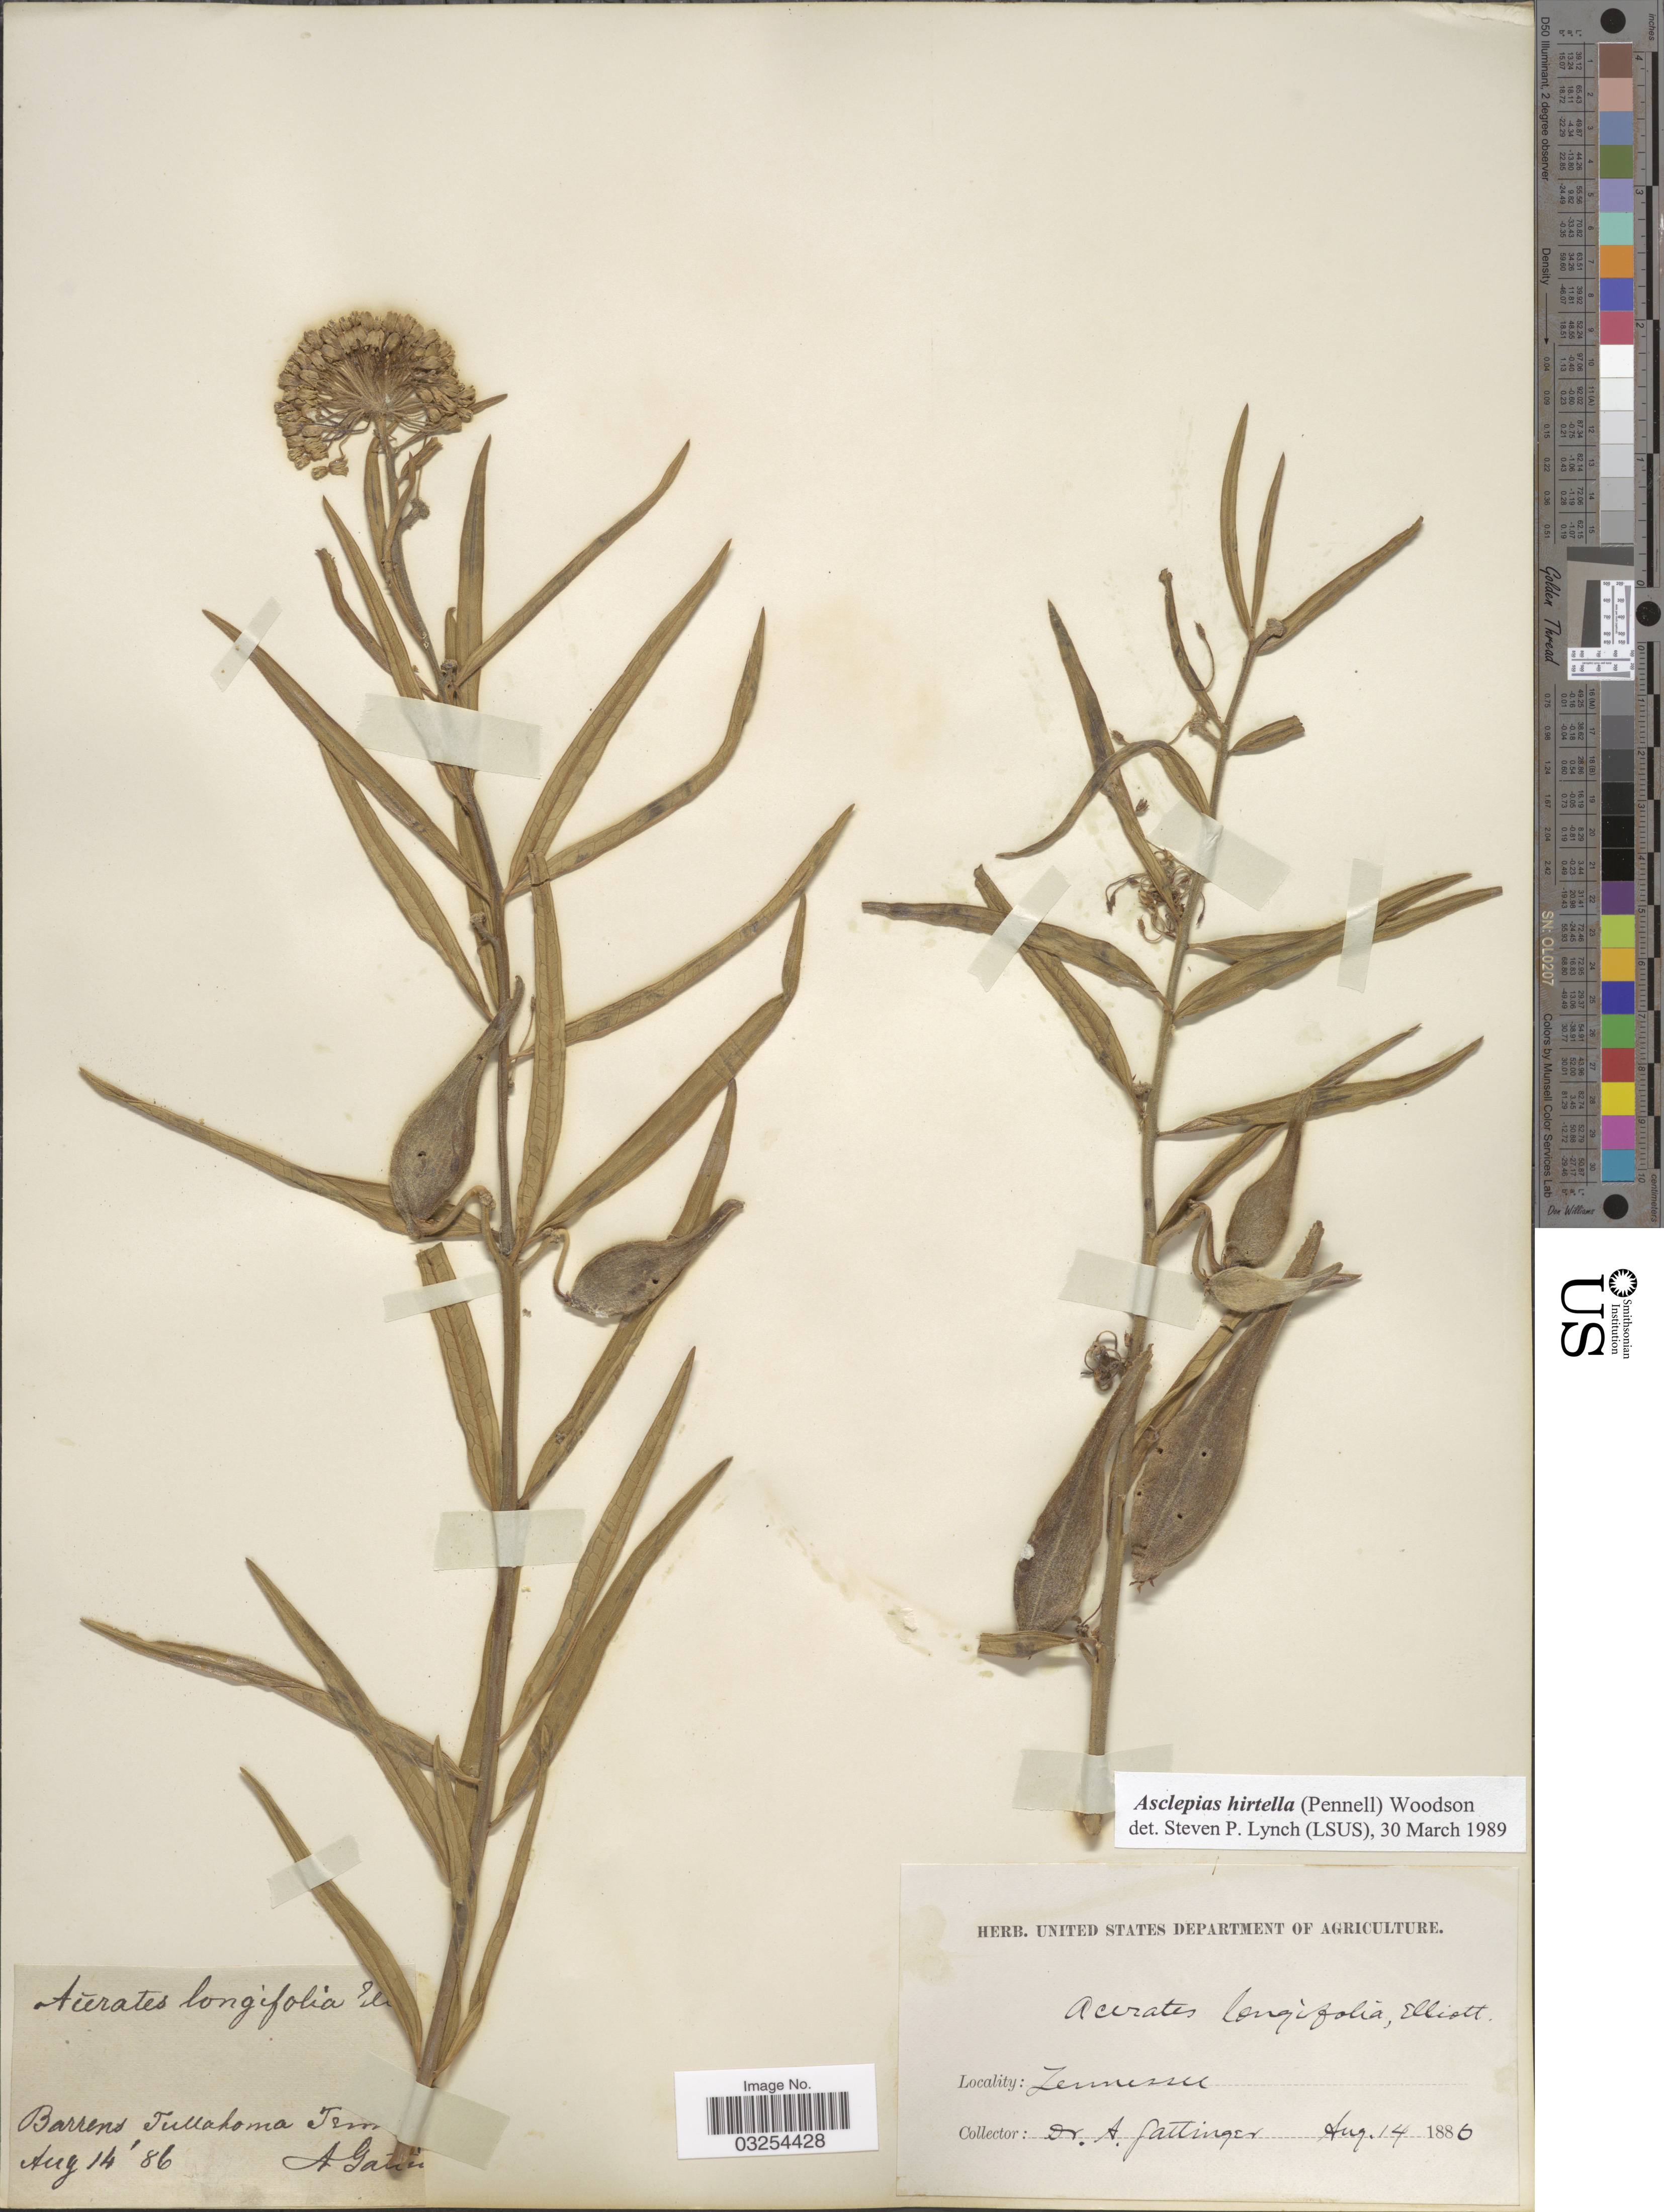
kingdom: Plantae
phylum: Tracheophyta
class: Magnoliopsida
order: Gentianales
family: Apocynaceae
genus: Asclepias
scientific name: Asclepias hirtella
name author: (Pennell) Woodson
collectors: A. Gattinger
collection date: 1886-08-14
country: United States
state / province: Tennessee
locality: Barrens, Tullakoma.